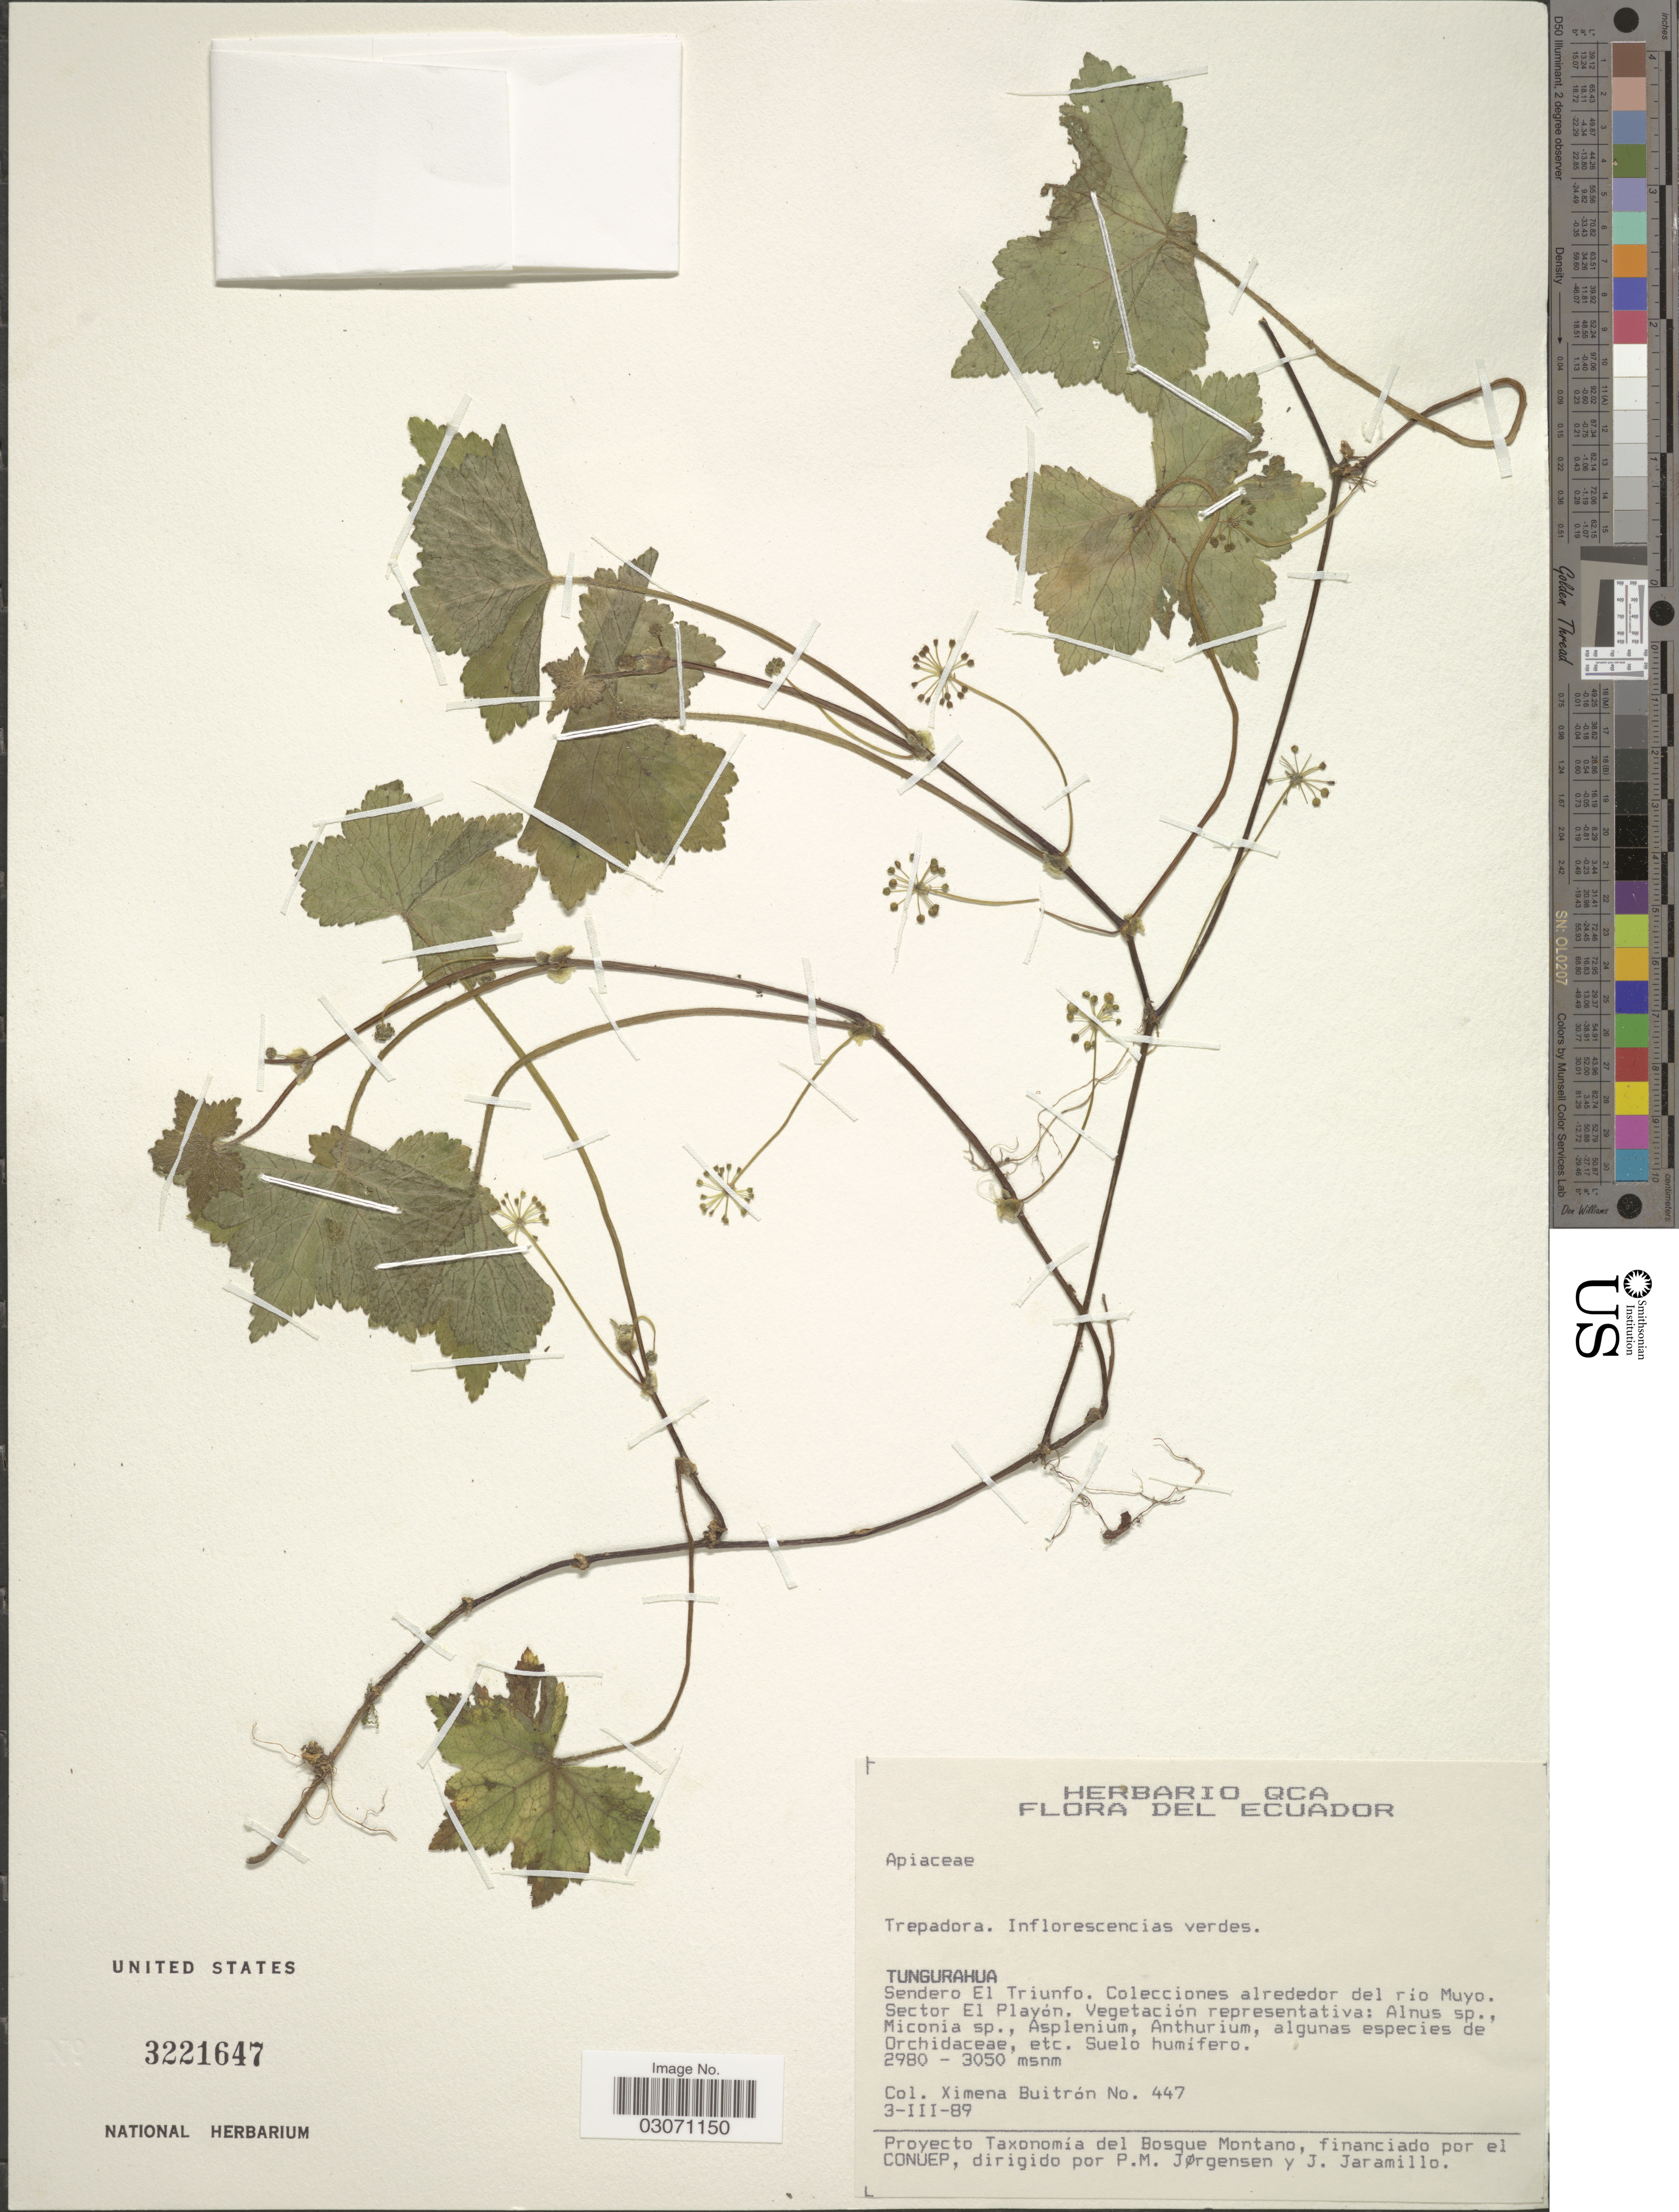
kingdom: Plantae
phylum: Tracheophyta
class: Magnoliopsida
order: Apiales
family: Araliaceae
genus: Hydrocotyle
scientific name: Hydrocotyle sp.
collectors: X. Buitrón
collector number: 447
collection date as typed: Transcribed d/m/y: 3/3/89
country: Ecuador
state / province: Tungurahua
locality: Sendero El Triunfo: Colecciones alrededor del río Muyo, Sector El Playón.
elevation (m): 2980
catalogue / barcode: US 3221647